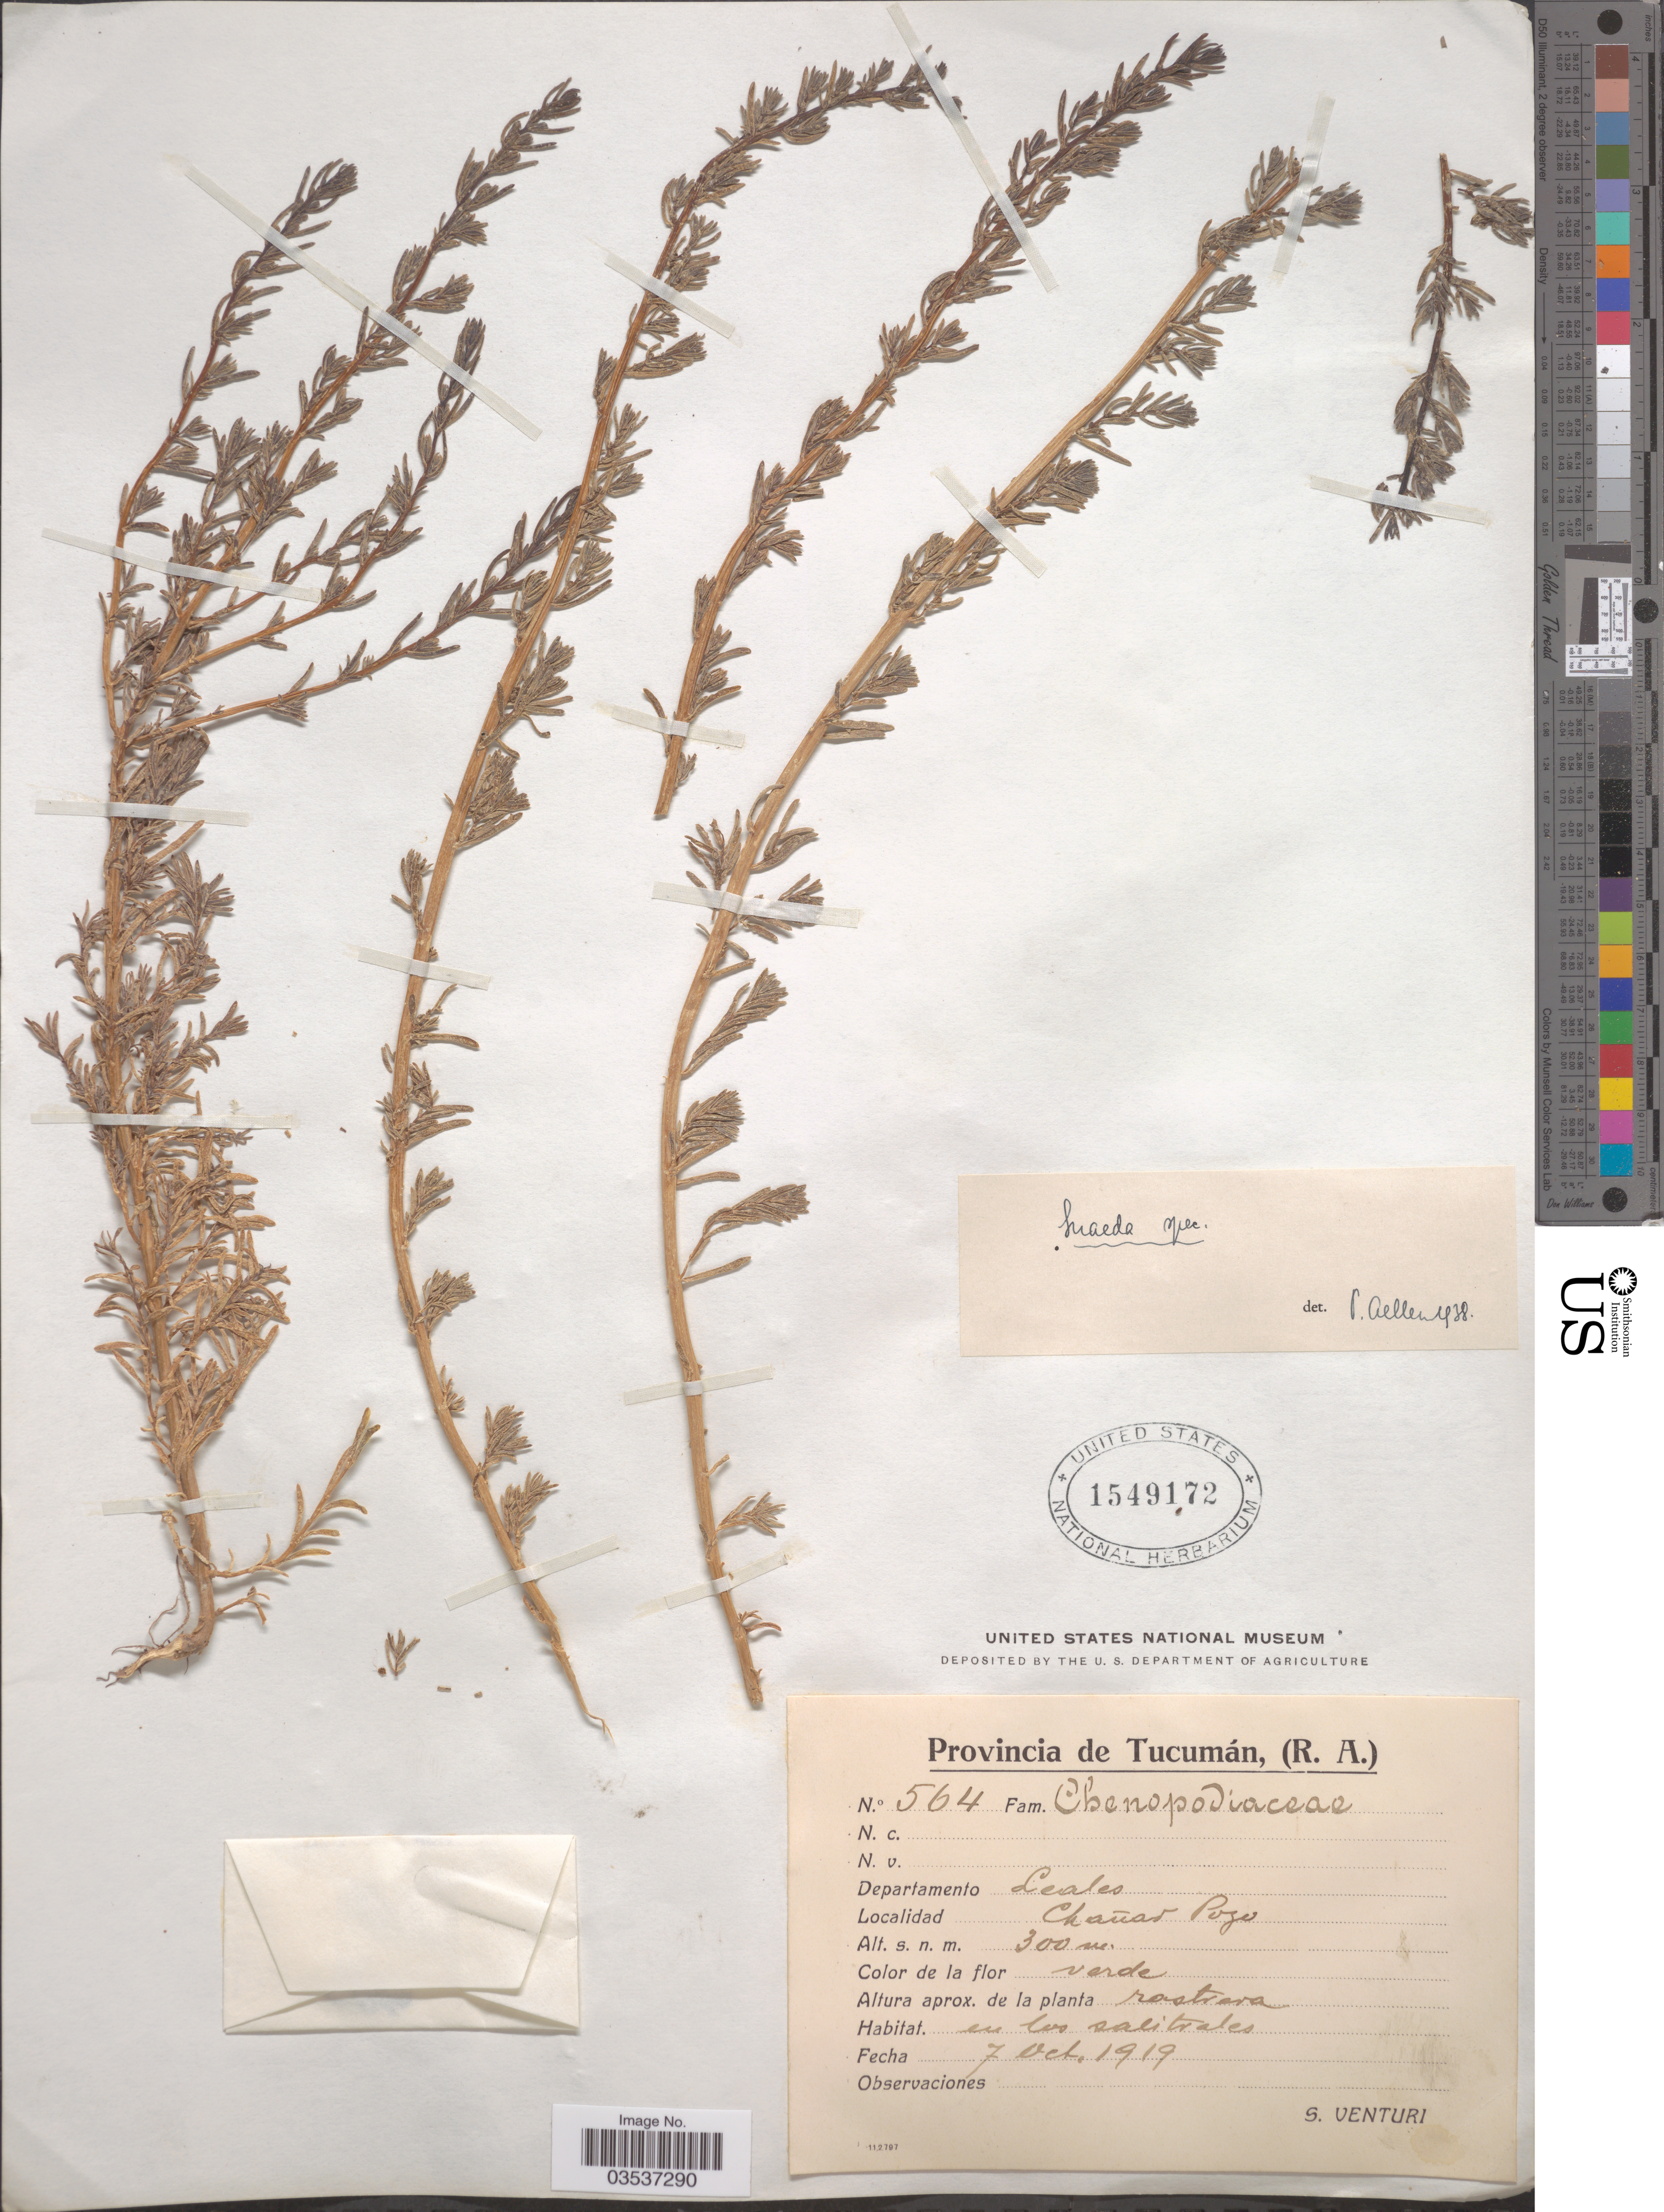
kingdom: Plantae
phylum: Tracheophyta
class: Magnoliopsida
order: Caryophyllales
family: Amaranthaceae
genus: Suaeda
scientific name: Suaeda sp.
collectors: S. Venturi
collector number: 564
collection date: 1919-10-07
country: Argentina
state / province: Tucuman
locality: Departamento Leales. Chañar Pozo.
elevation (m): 300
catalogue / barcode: US 1549172